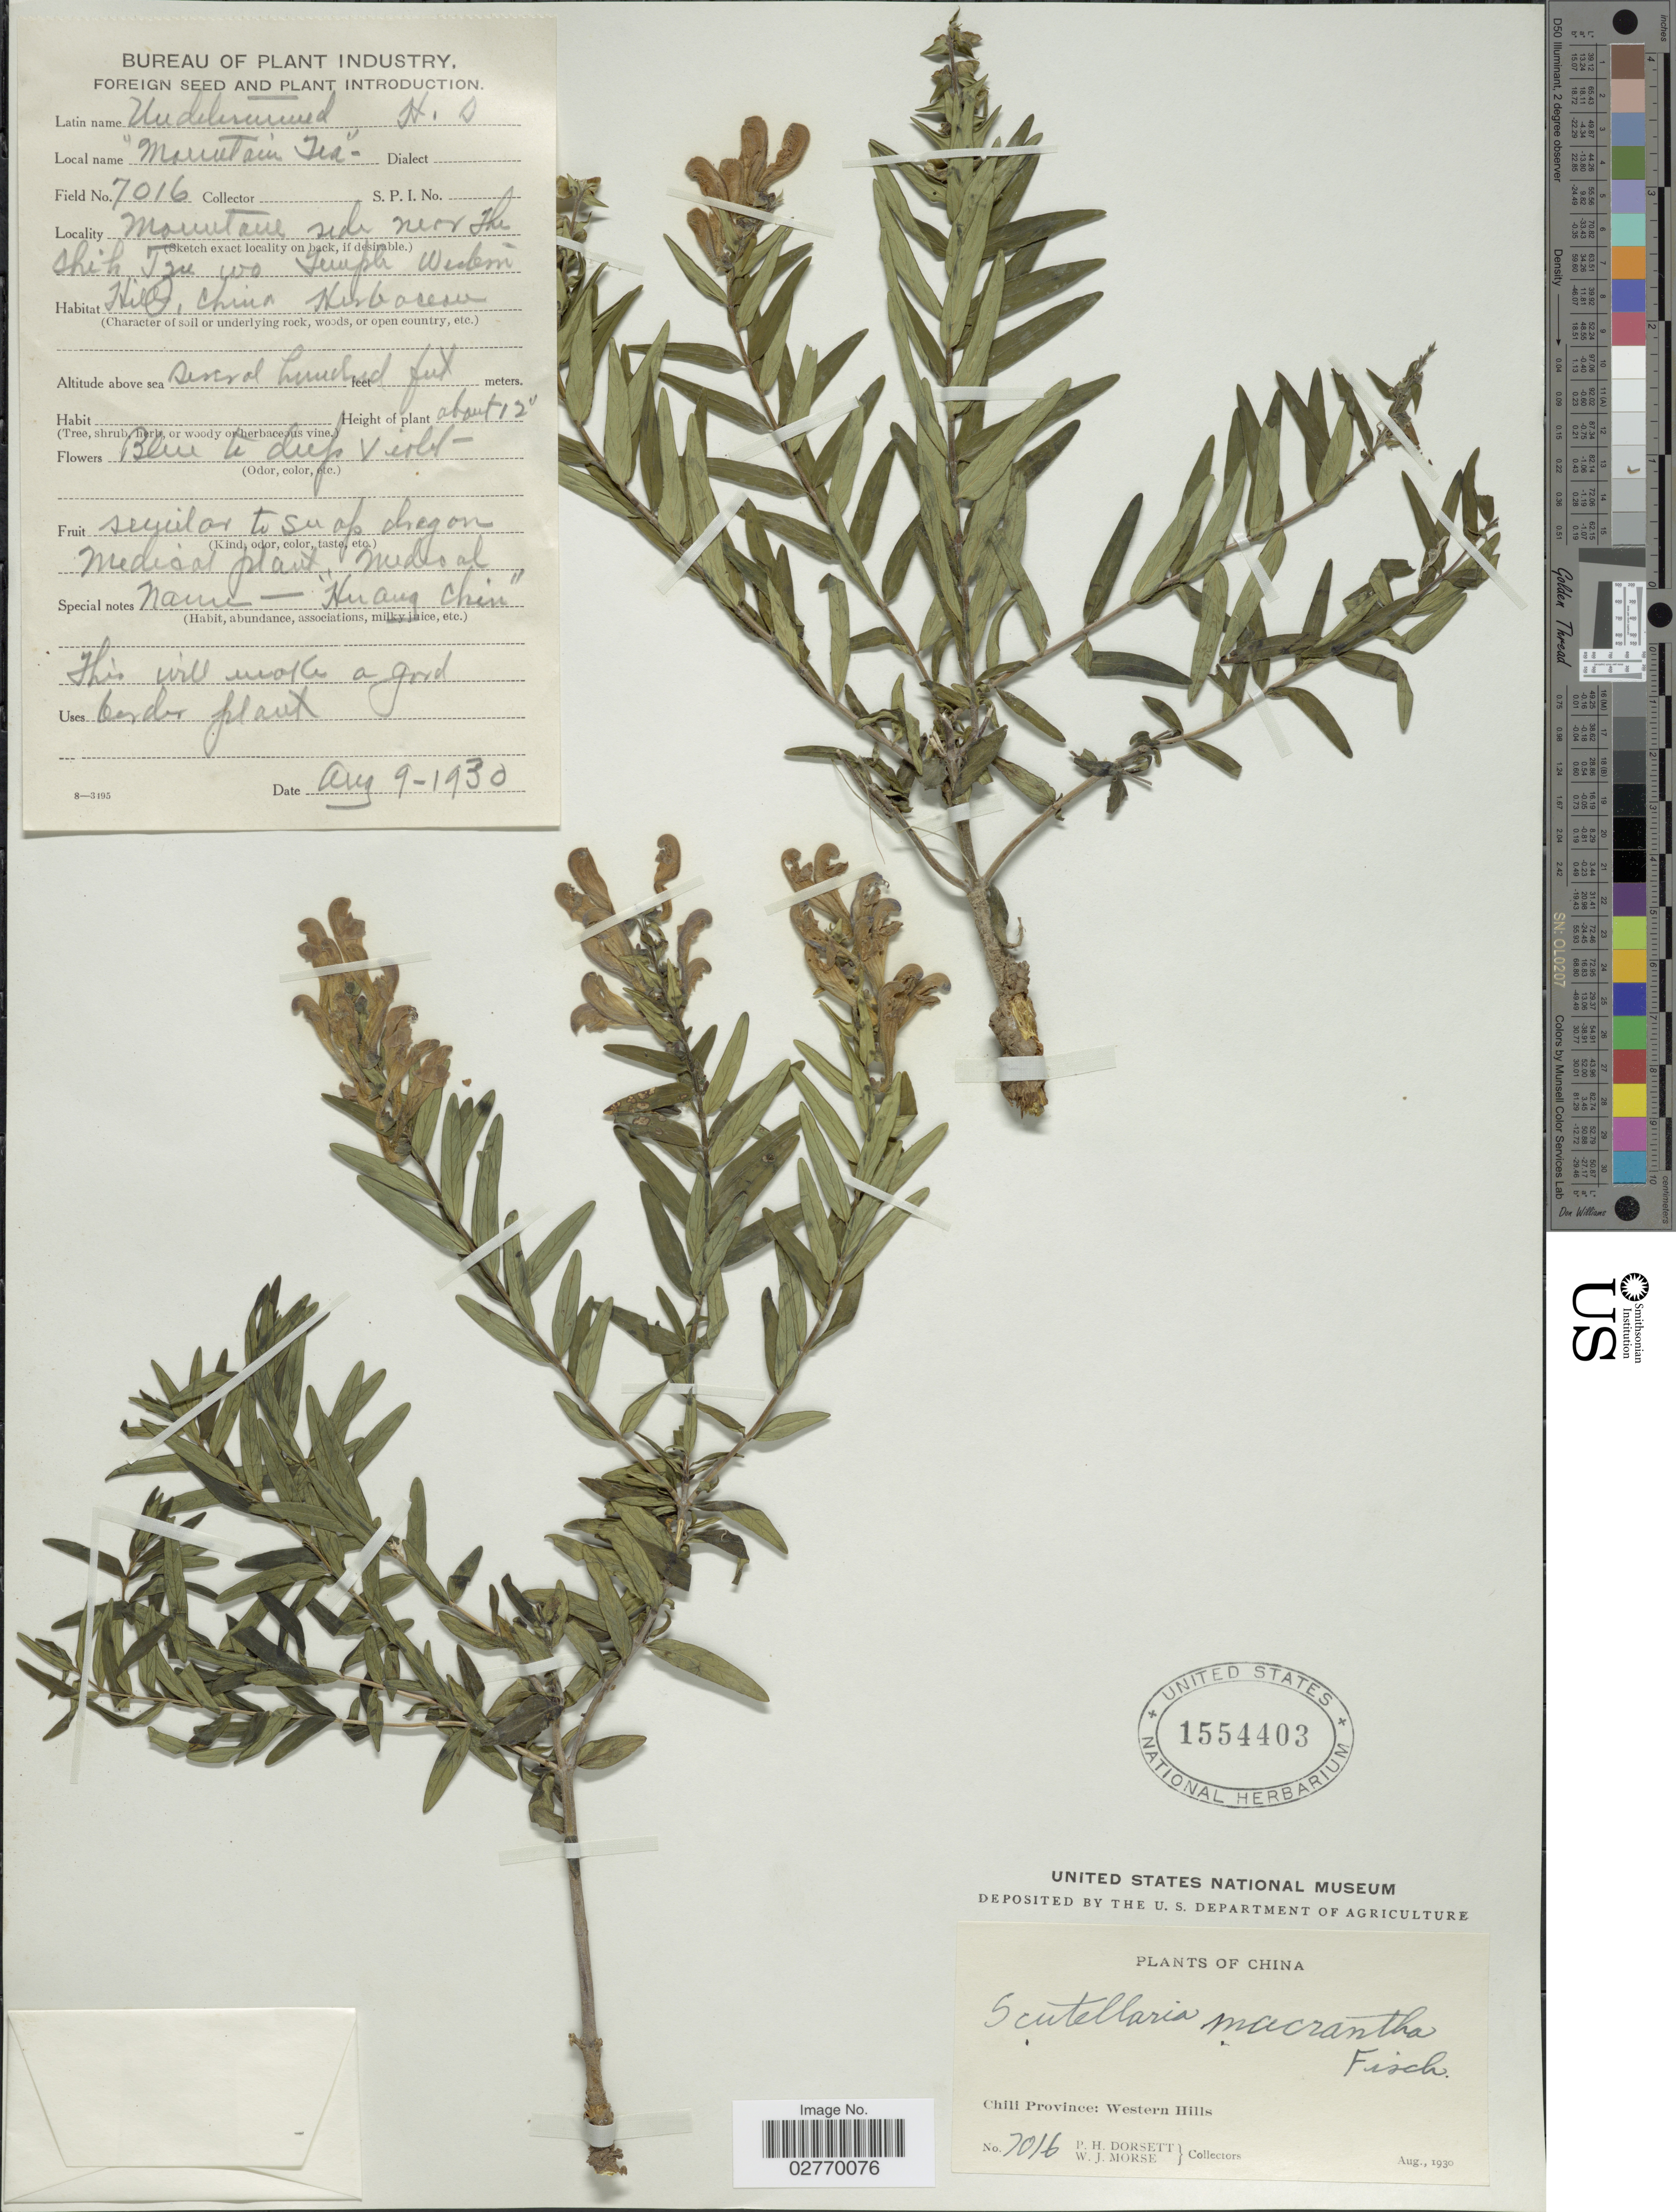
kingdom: Plantae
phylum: Tracheophyta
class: Magnoliopsida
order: Lamiales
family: Lamiaceae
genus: Scutellaria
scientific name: Scutellaria macrantha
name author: Fisch. ex Rchb.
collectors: P. H. Dorsett & W. J. Morse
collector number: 7016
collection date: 1930-08-09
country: China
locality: Mountain side near the Shih Tzu Wo Temple, Western Hills. Chili Province.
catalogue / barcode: US 1554403